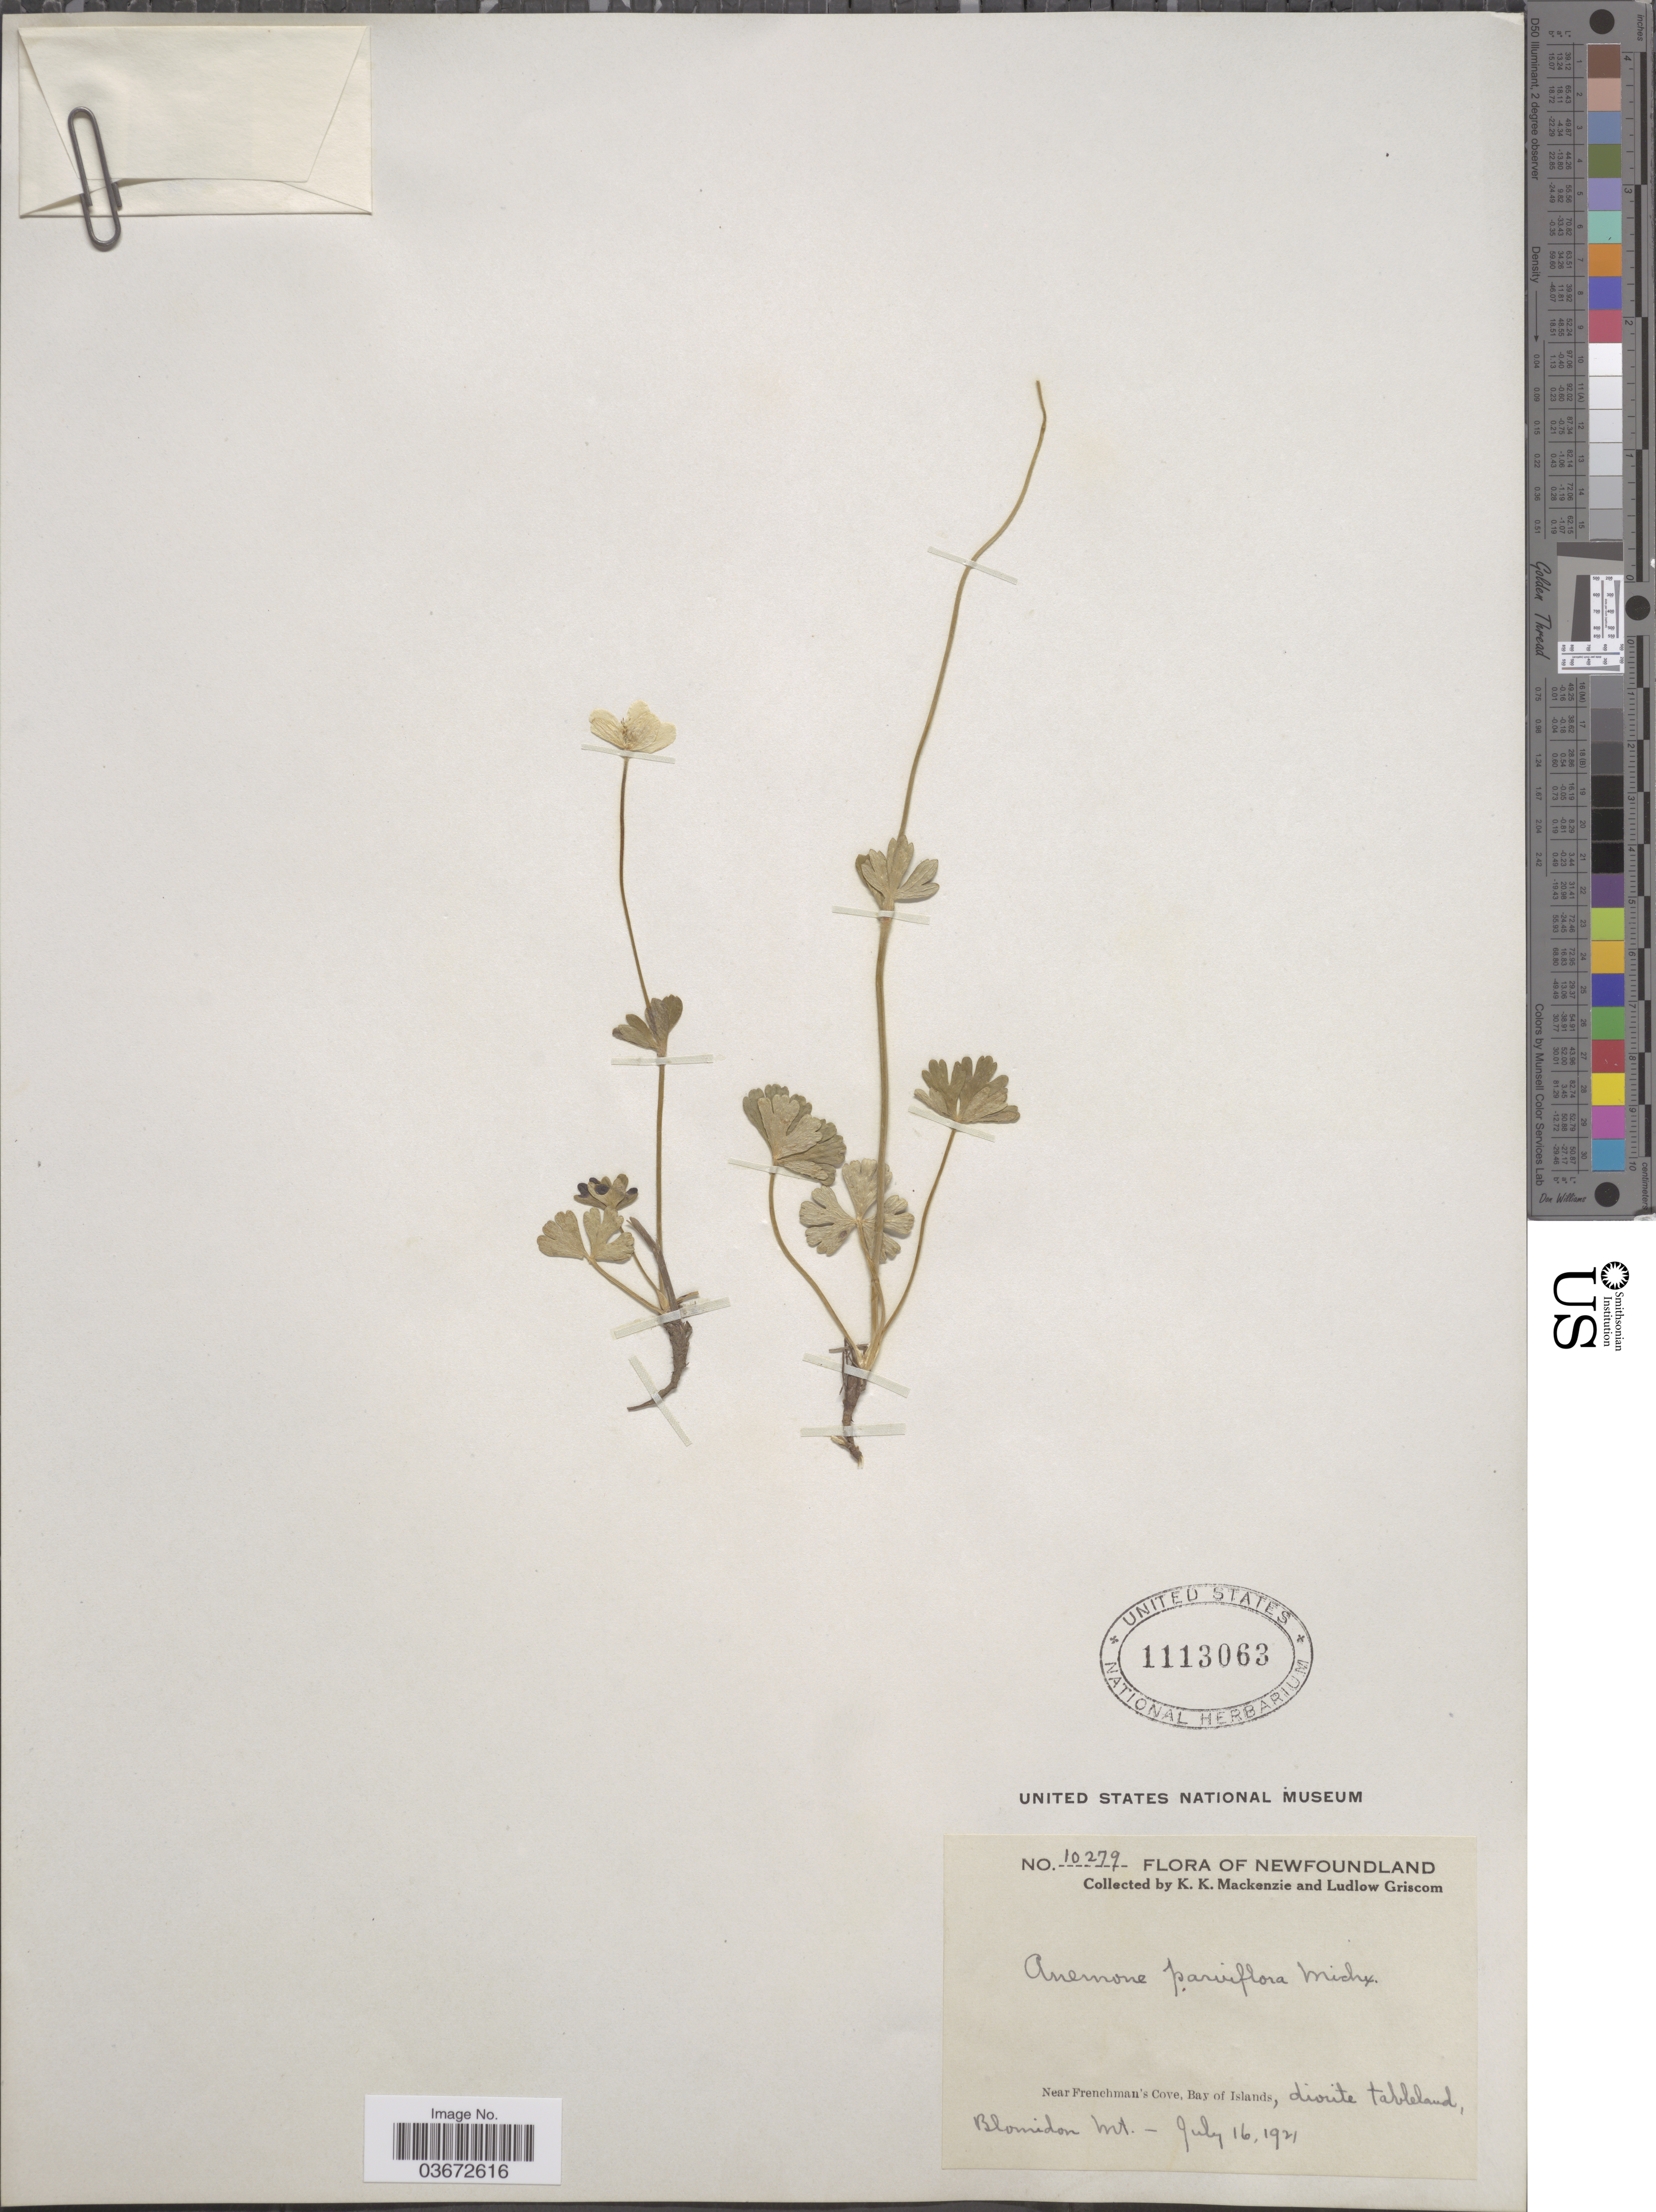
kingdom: Plantae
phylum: Tracheophyta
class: Magnoliopsida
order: Ranunculales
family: Ranunculaceae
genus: Anemone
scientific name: Anemone parviflora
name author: Michx.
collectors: K. K. Mackenzie & L. Griscom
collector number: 10279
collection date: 1921-07-16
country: Canada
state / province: Newfoundland and Labrador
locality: Near Frenchman's Cove, Bay of Islands, diorite tableland, Blomidon Mt.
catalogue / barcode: US 1113063